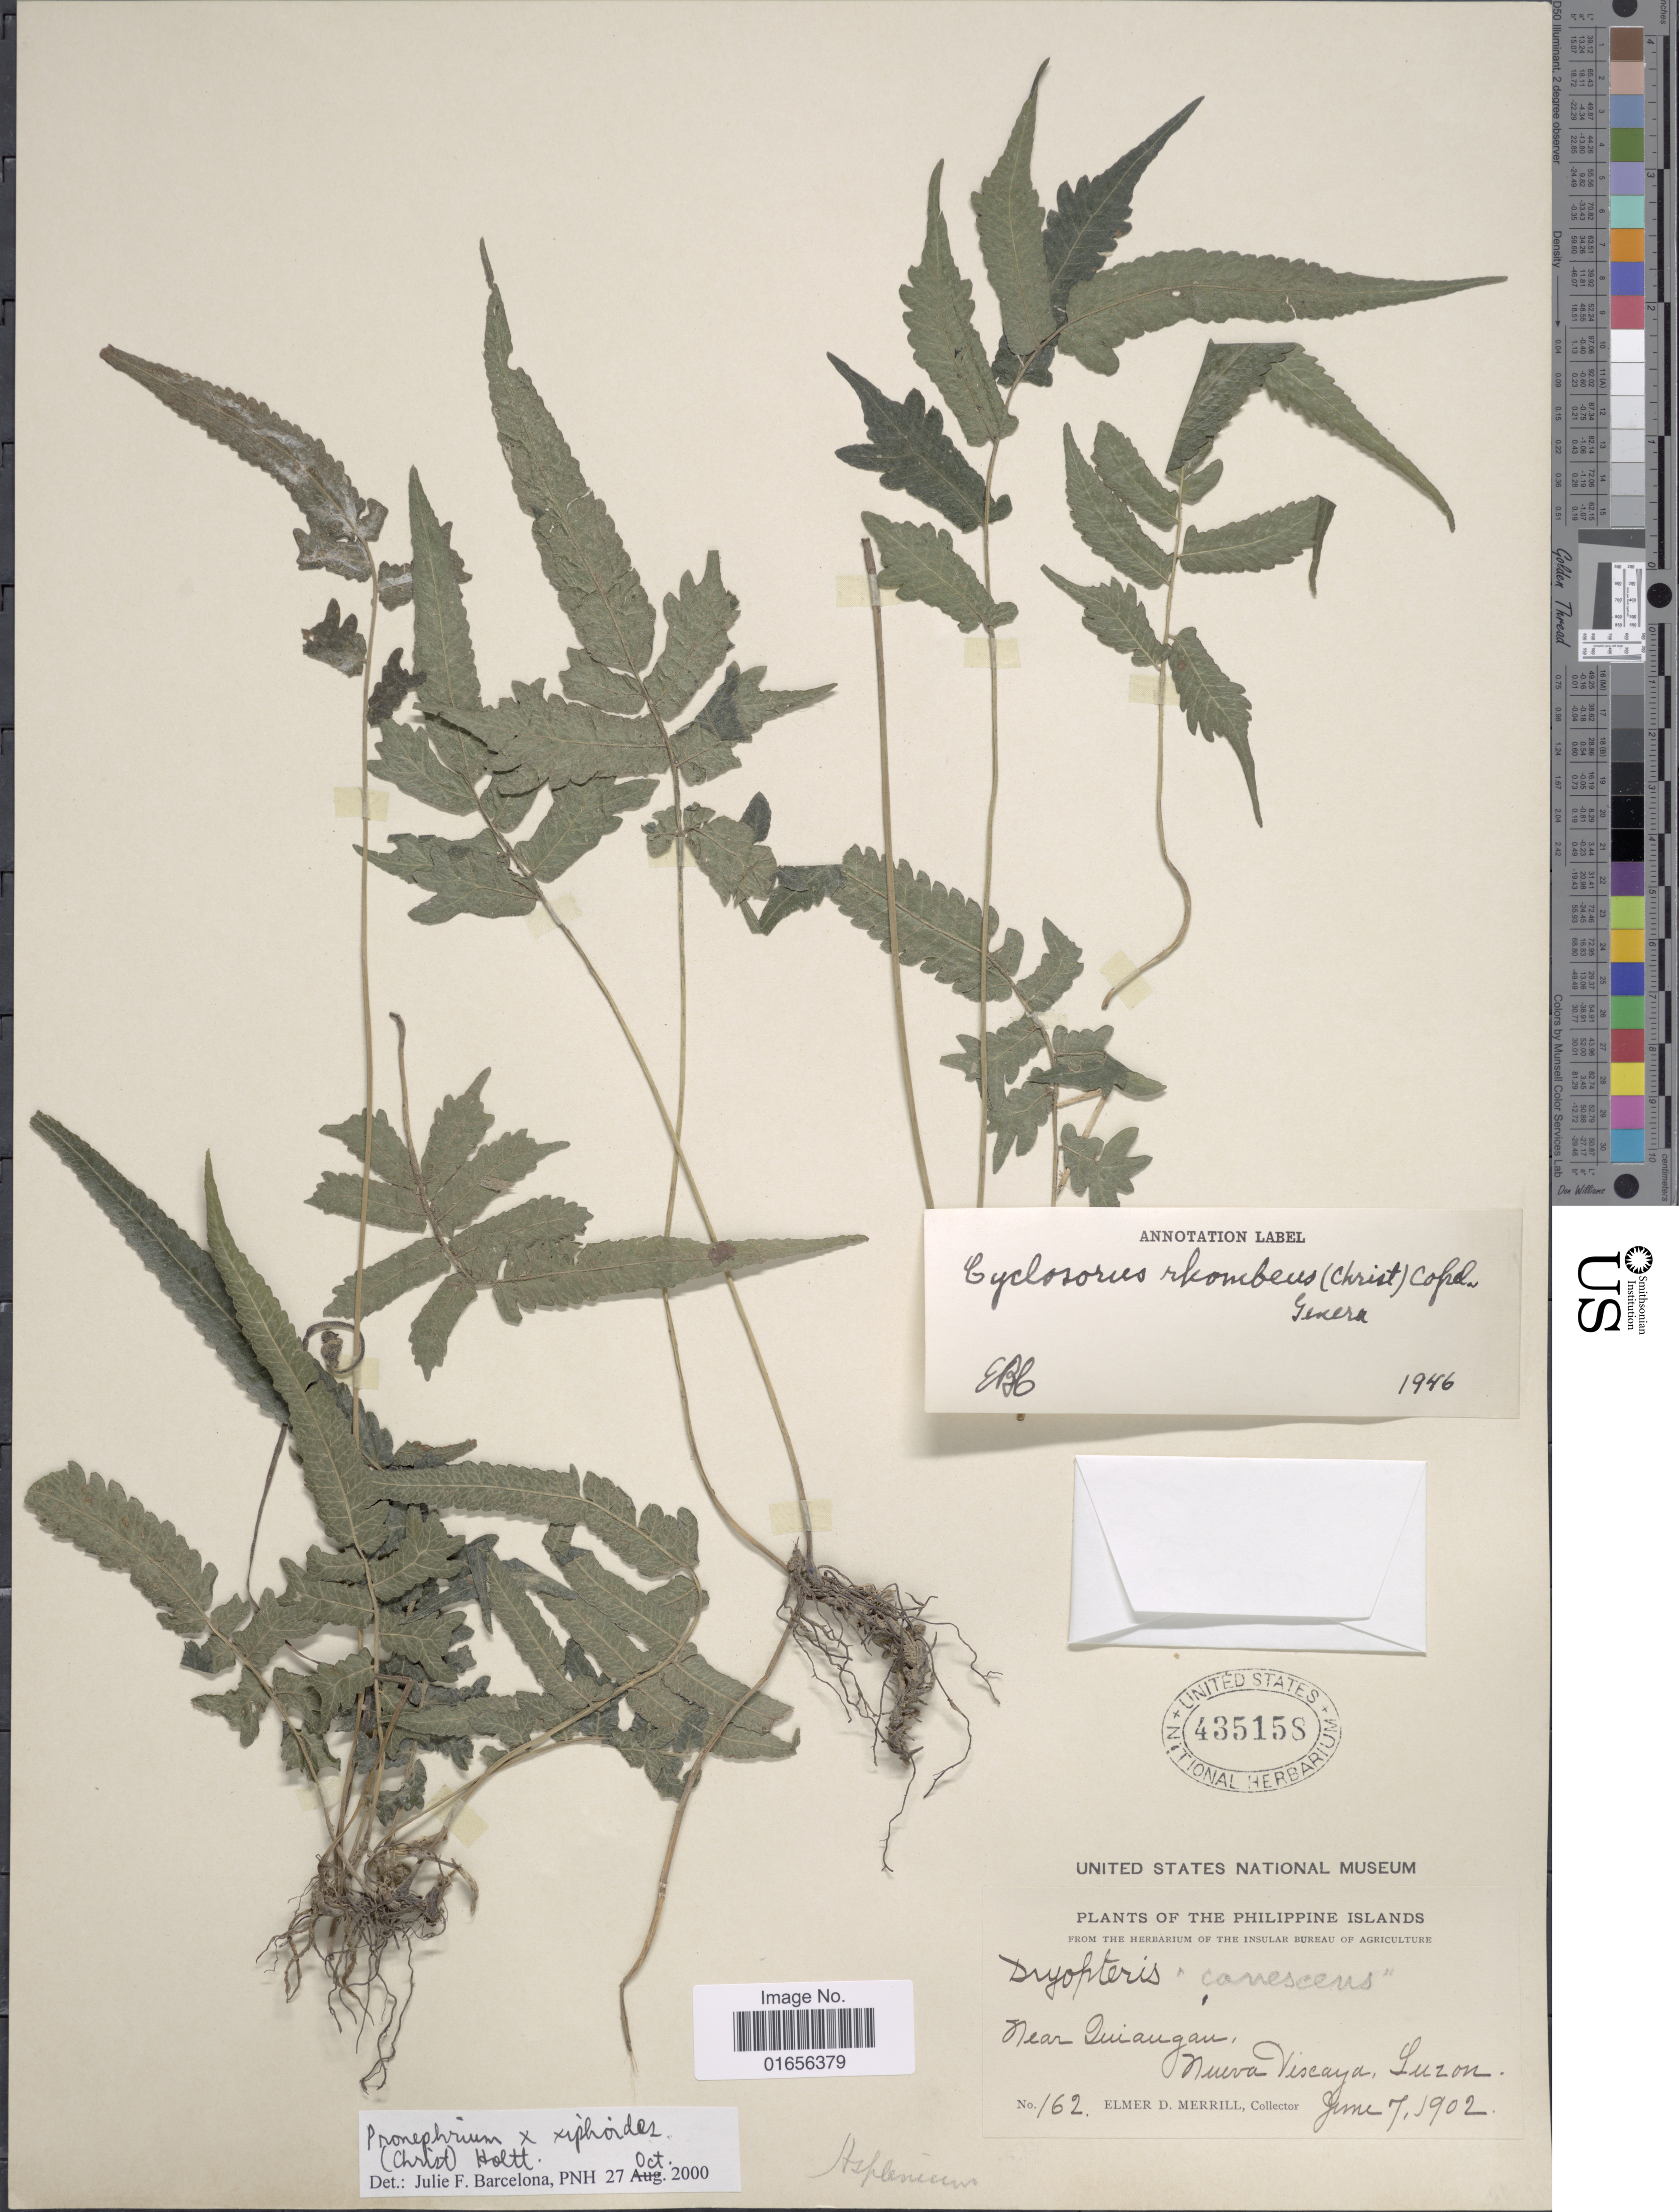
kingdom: Plantae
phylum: Tracheophyta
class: Polypodiopsida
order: Polypodiales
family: Thelypteridaceae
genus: Pronephrium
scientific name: Pronephrium xiphioides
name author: (C. Chr.) Holttum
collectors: E. D. Merrill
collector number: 162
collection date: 1902-06-07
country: Philippines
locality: Near Quiangan, Nueva Viscaya [Nueva Vizcaya], Luzon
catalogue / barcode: US 435158